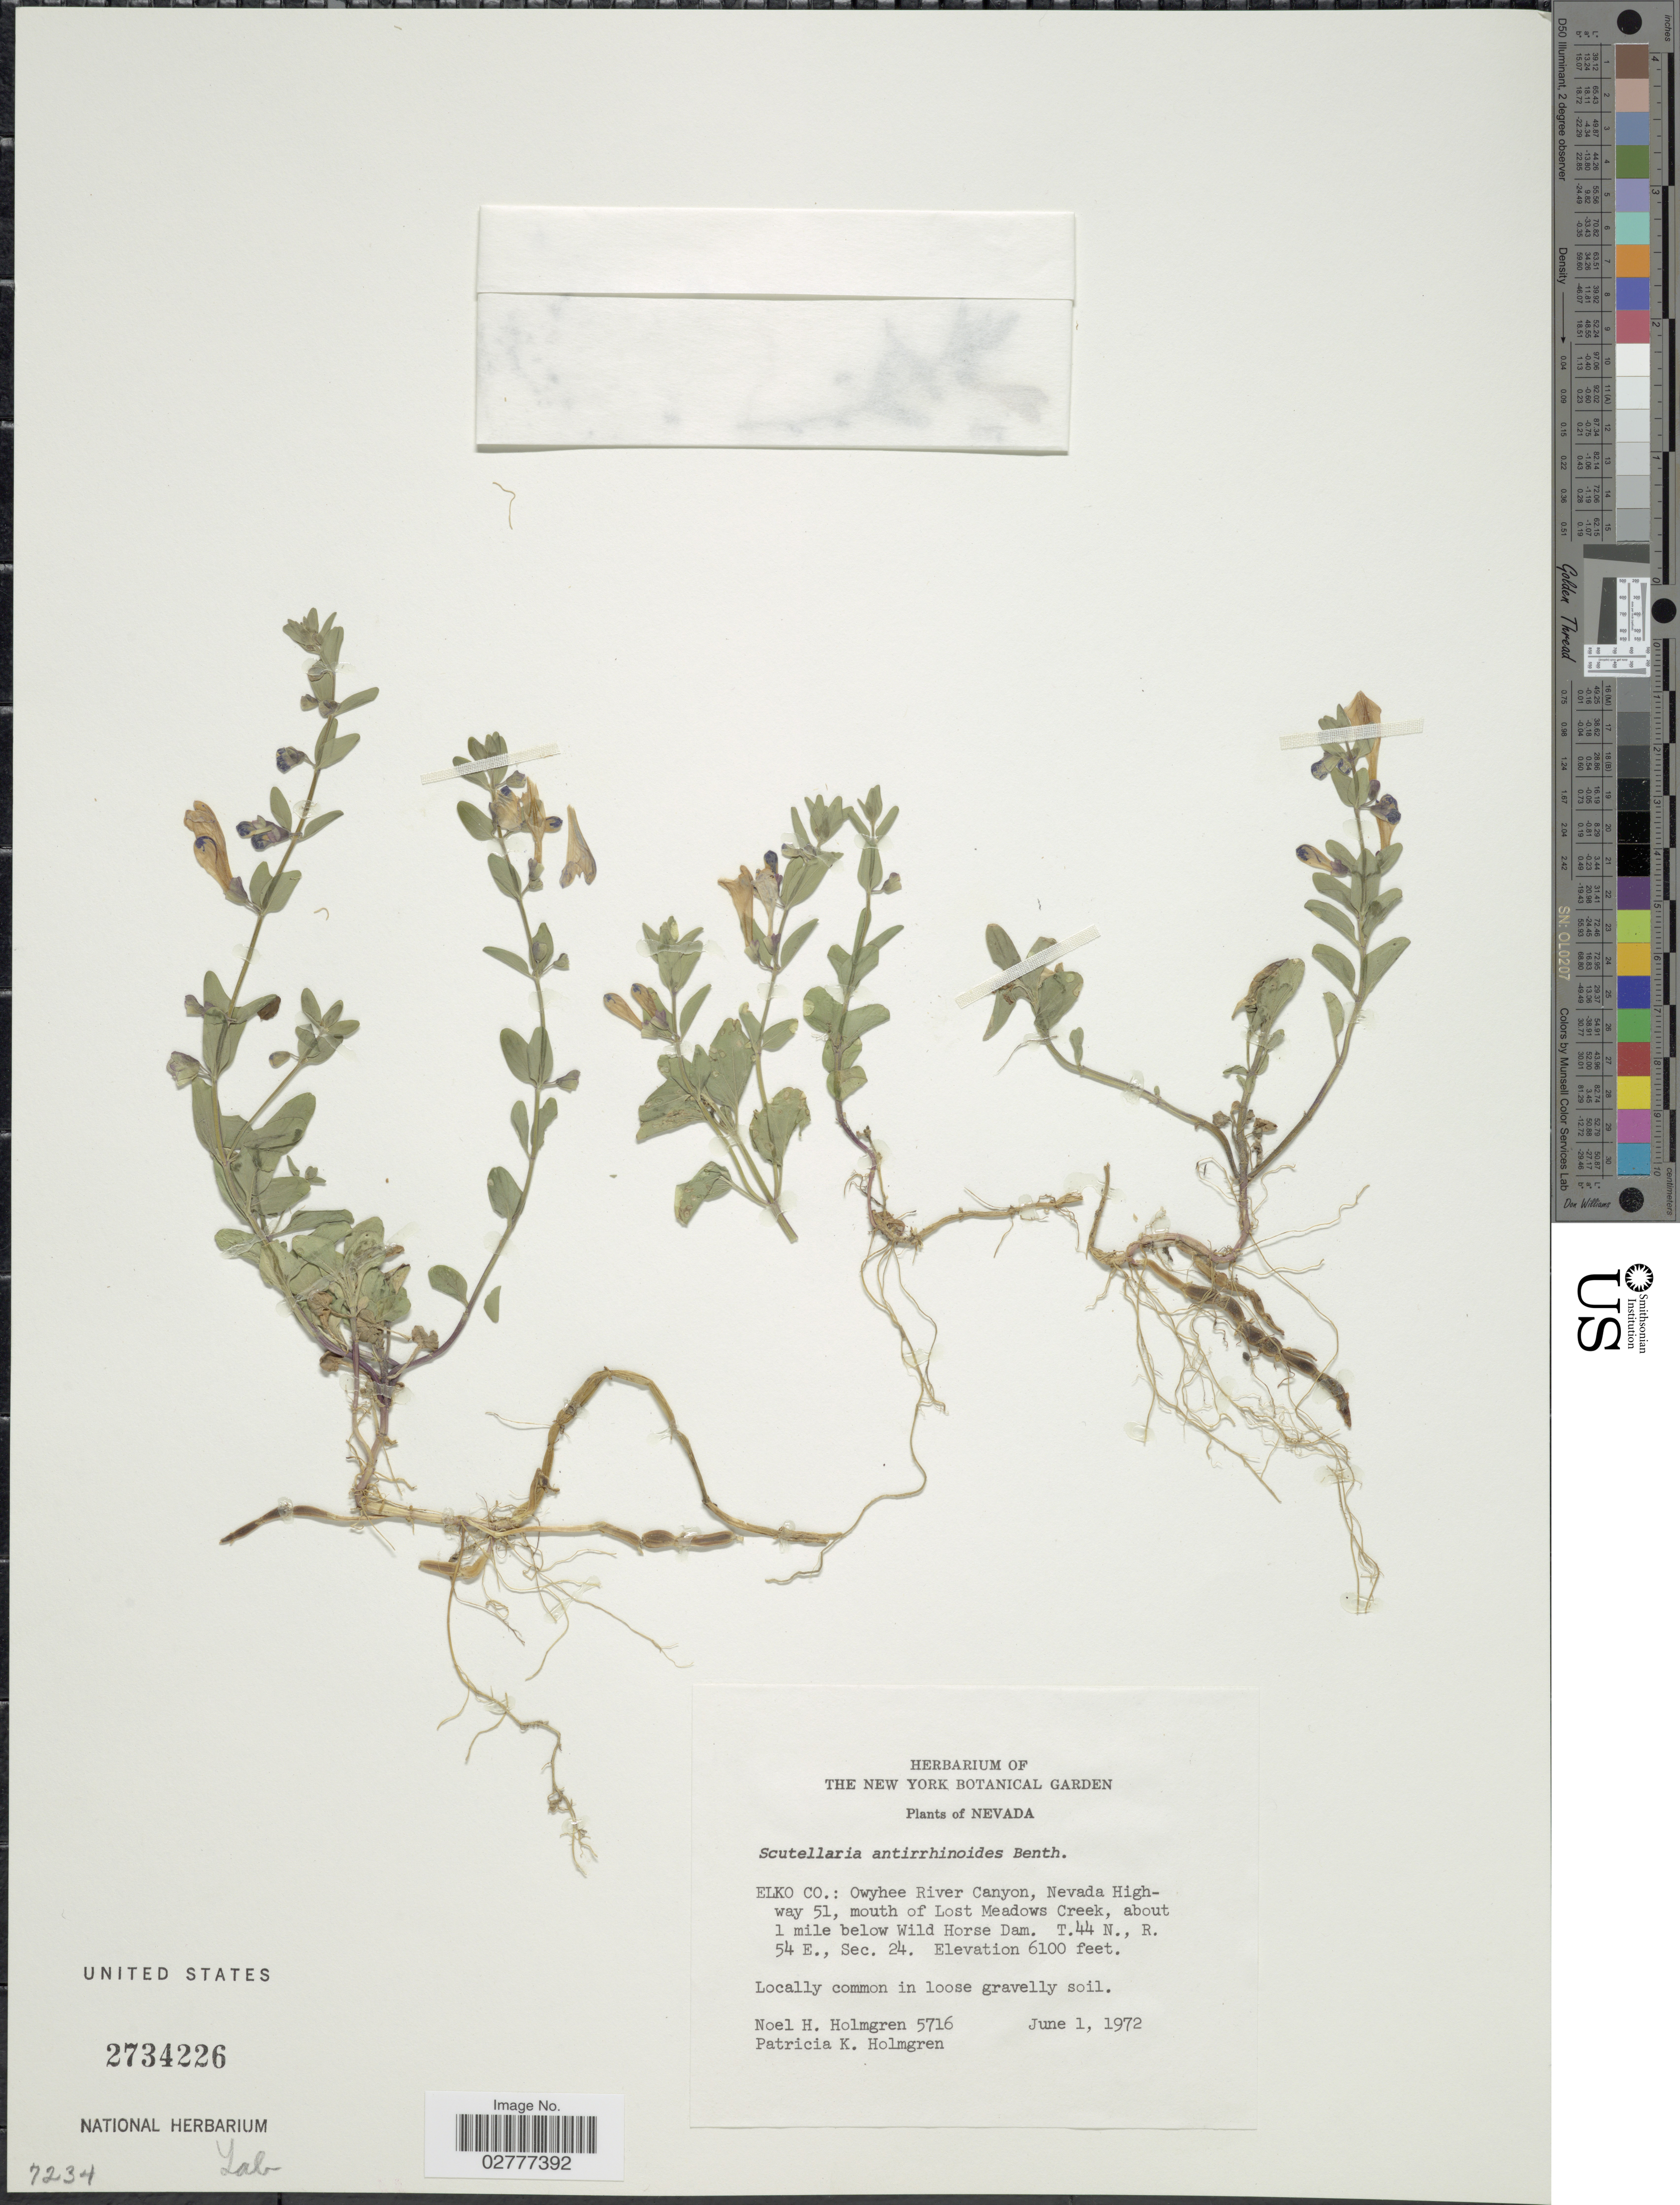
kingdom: Plantae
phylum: Tracheophyta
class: Magnoliopsida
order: Lamiales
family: Lamiaceae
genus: Scutellaria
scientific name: Scutellaria antirrhinoides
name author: Benth.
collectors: N. H. Holmgren & P. K. Holmgren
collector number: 5716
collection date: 1972-06-01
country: United States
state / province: Nevada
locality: Elko Co.: Owyhee River Canyon, Nevada Highway 51, mouth of Lost Meadows Creek, about 1 mile below Wild Horse Dam. T. 44 N., R. 54 E., Sec. 24.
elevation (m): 1859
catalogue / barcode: US 2734226